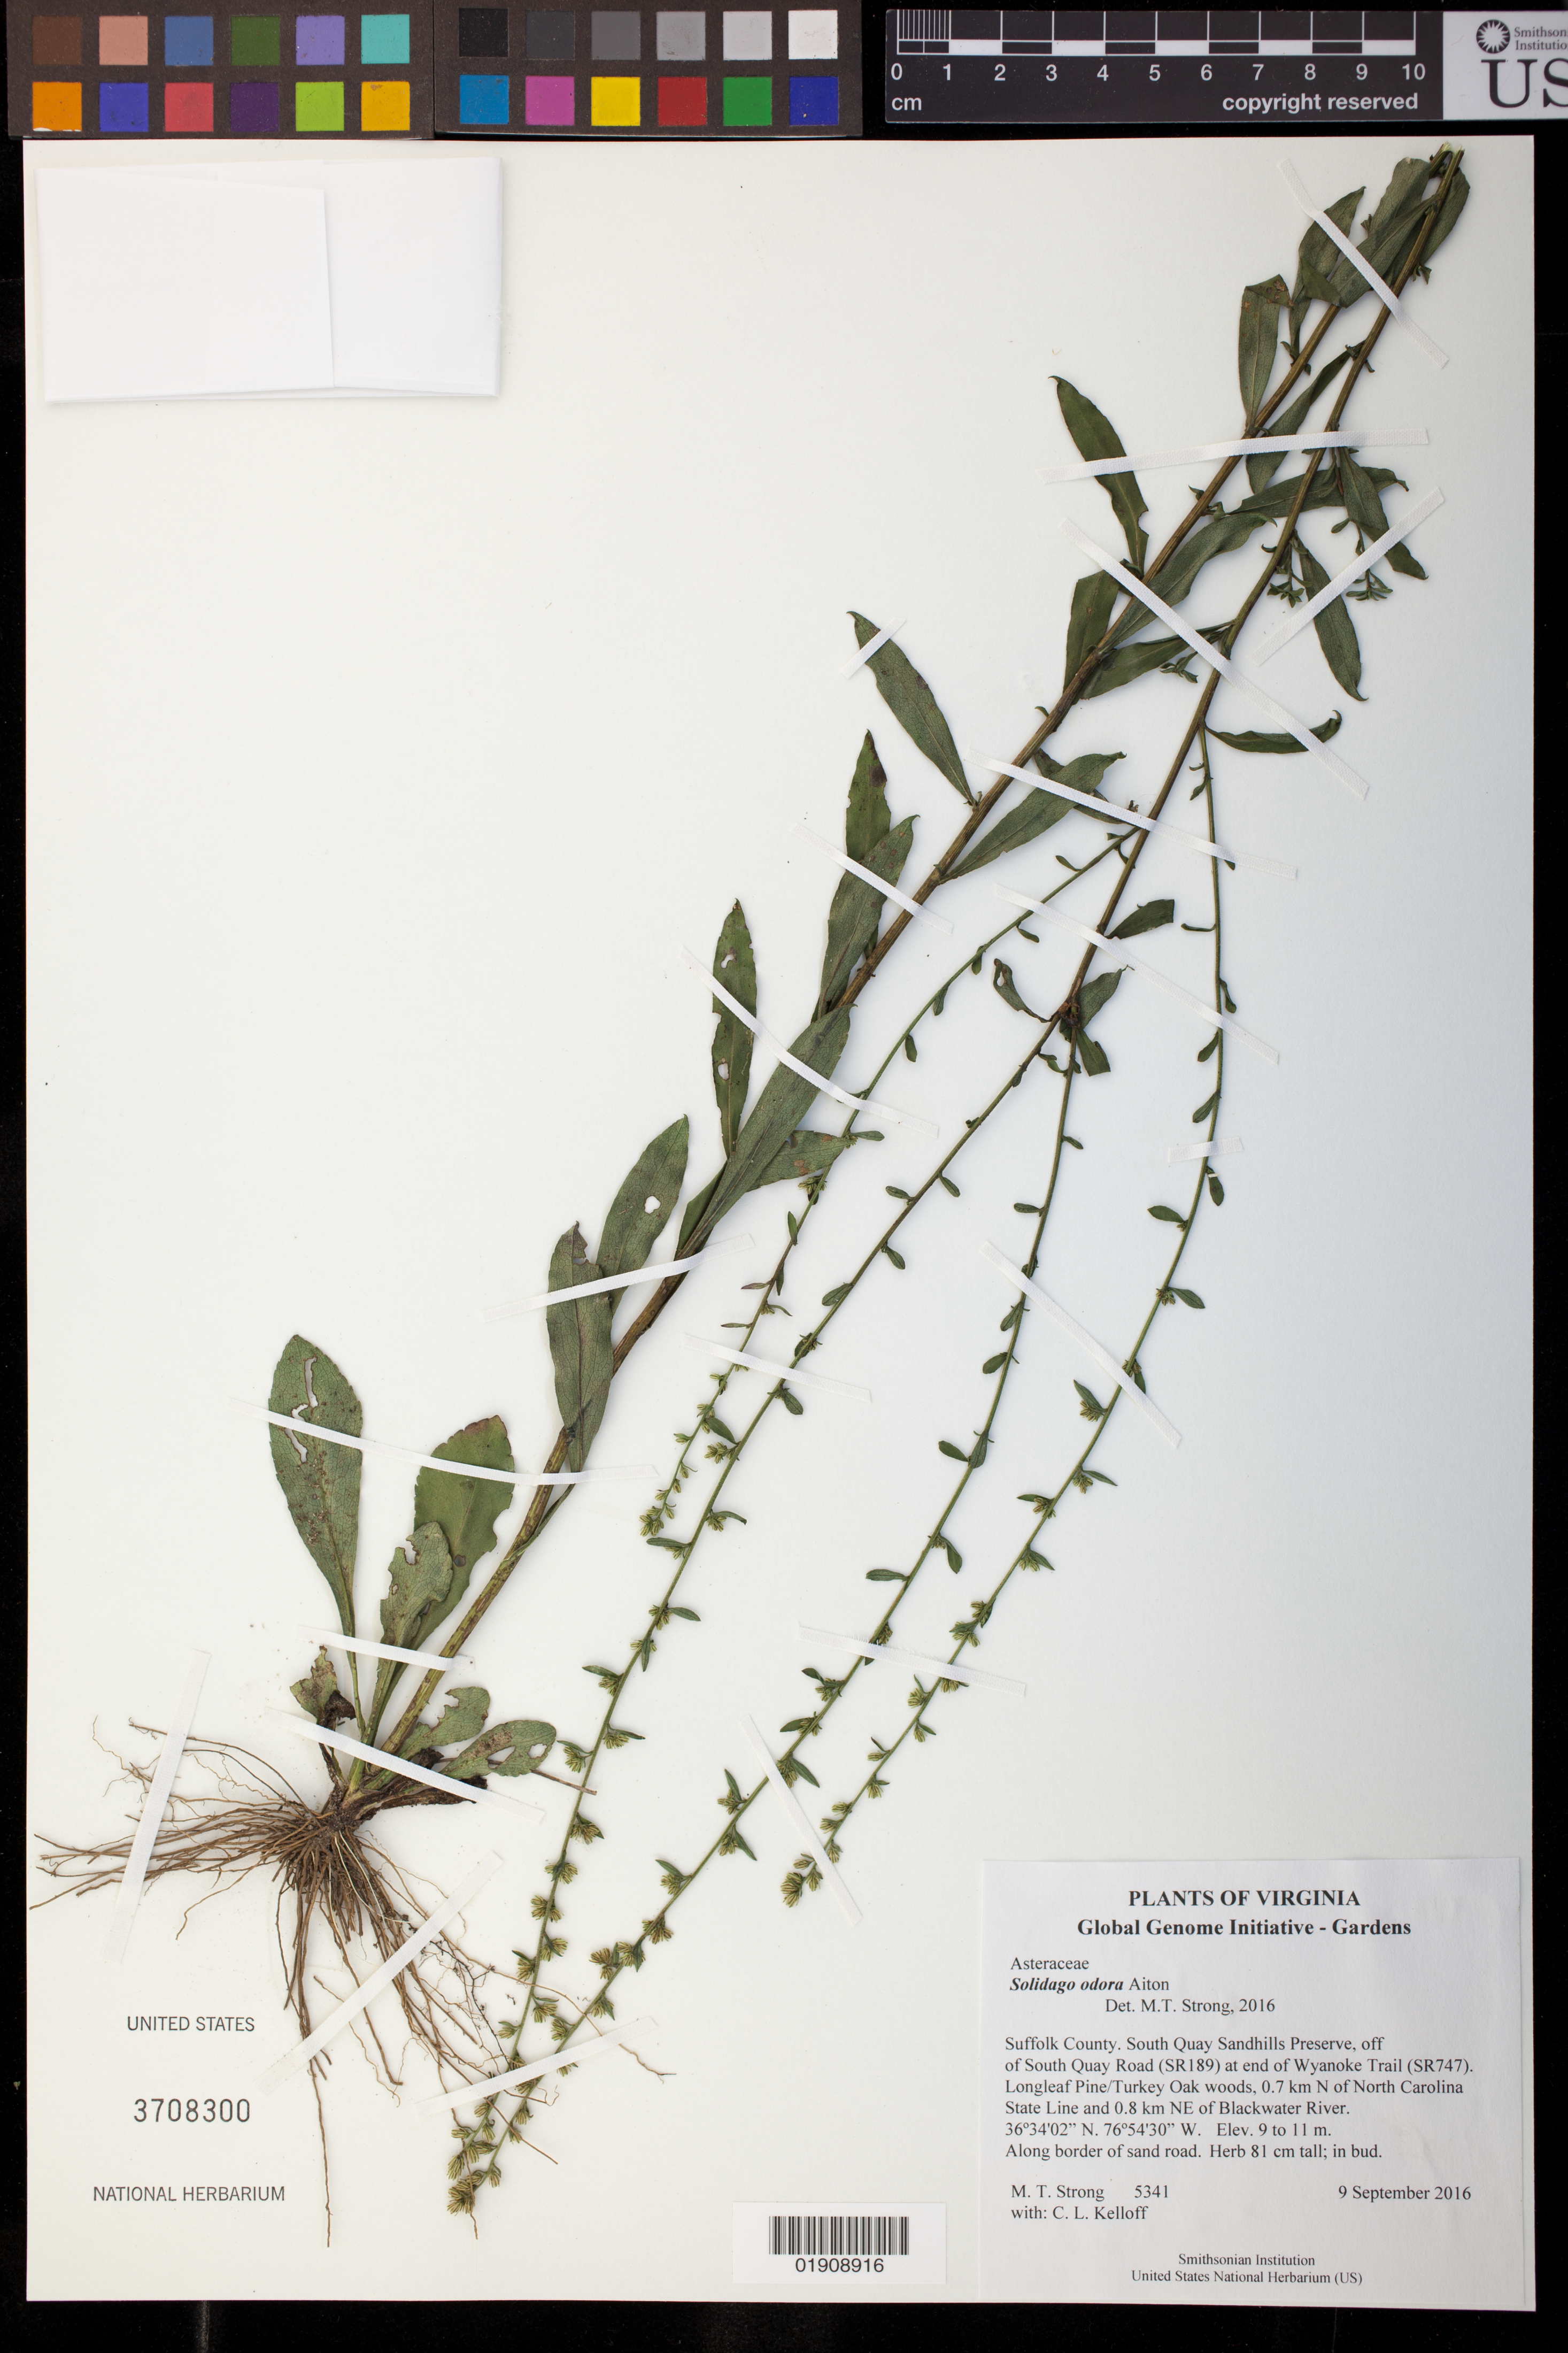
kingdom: Plantae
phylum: Tracheophyta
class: Magnoliopsida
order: Asterales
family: Asteraceae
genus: Solidago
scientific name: Solidago odora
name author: Aiton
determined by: Strong, Mark T., (BOT), Smithsonian Institution - National Museum of Natural History (UNITED STATES)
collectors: M. T. Strong & C. L. Kelloff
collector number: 5341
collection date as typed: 9 September 2016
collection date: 2016-09-09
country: United States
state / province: Virginia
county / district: City of Suffolk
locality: South Quay Sandhills Preserve. Off of South Quay Road (SR189) at end of Wyanoke Trail (SR747). Longleaf Pine/Turkey Oak woods, 0.7 km N of North Carolina State Line and 0.8 km NE of Blackwater River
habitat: Along border of sand road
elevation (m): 9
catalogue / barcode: US 3708300